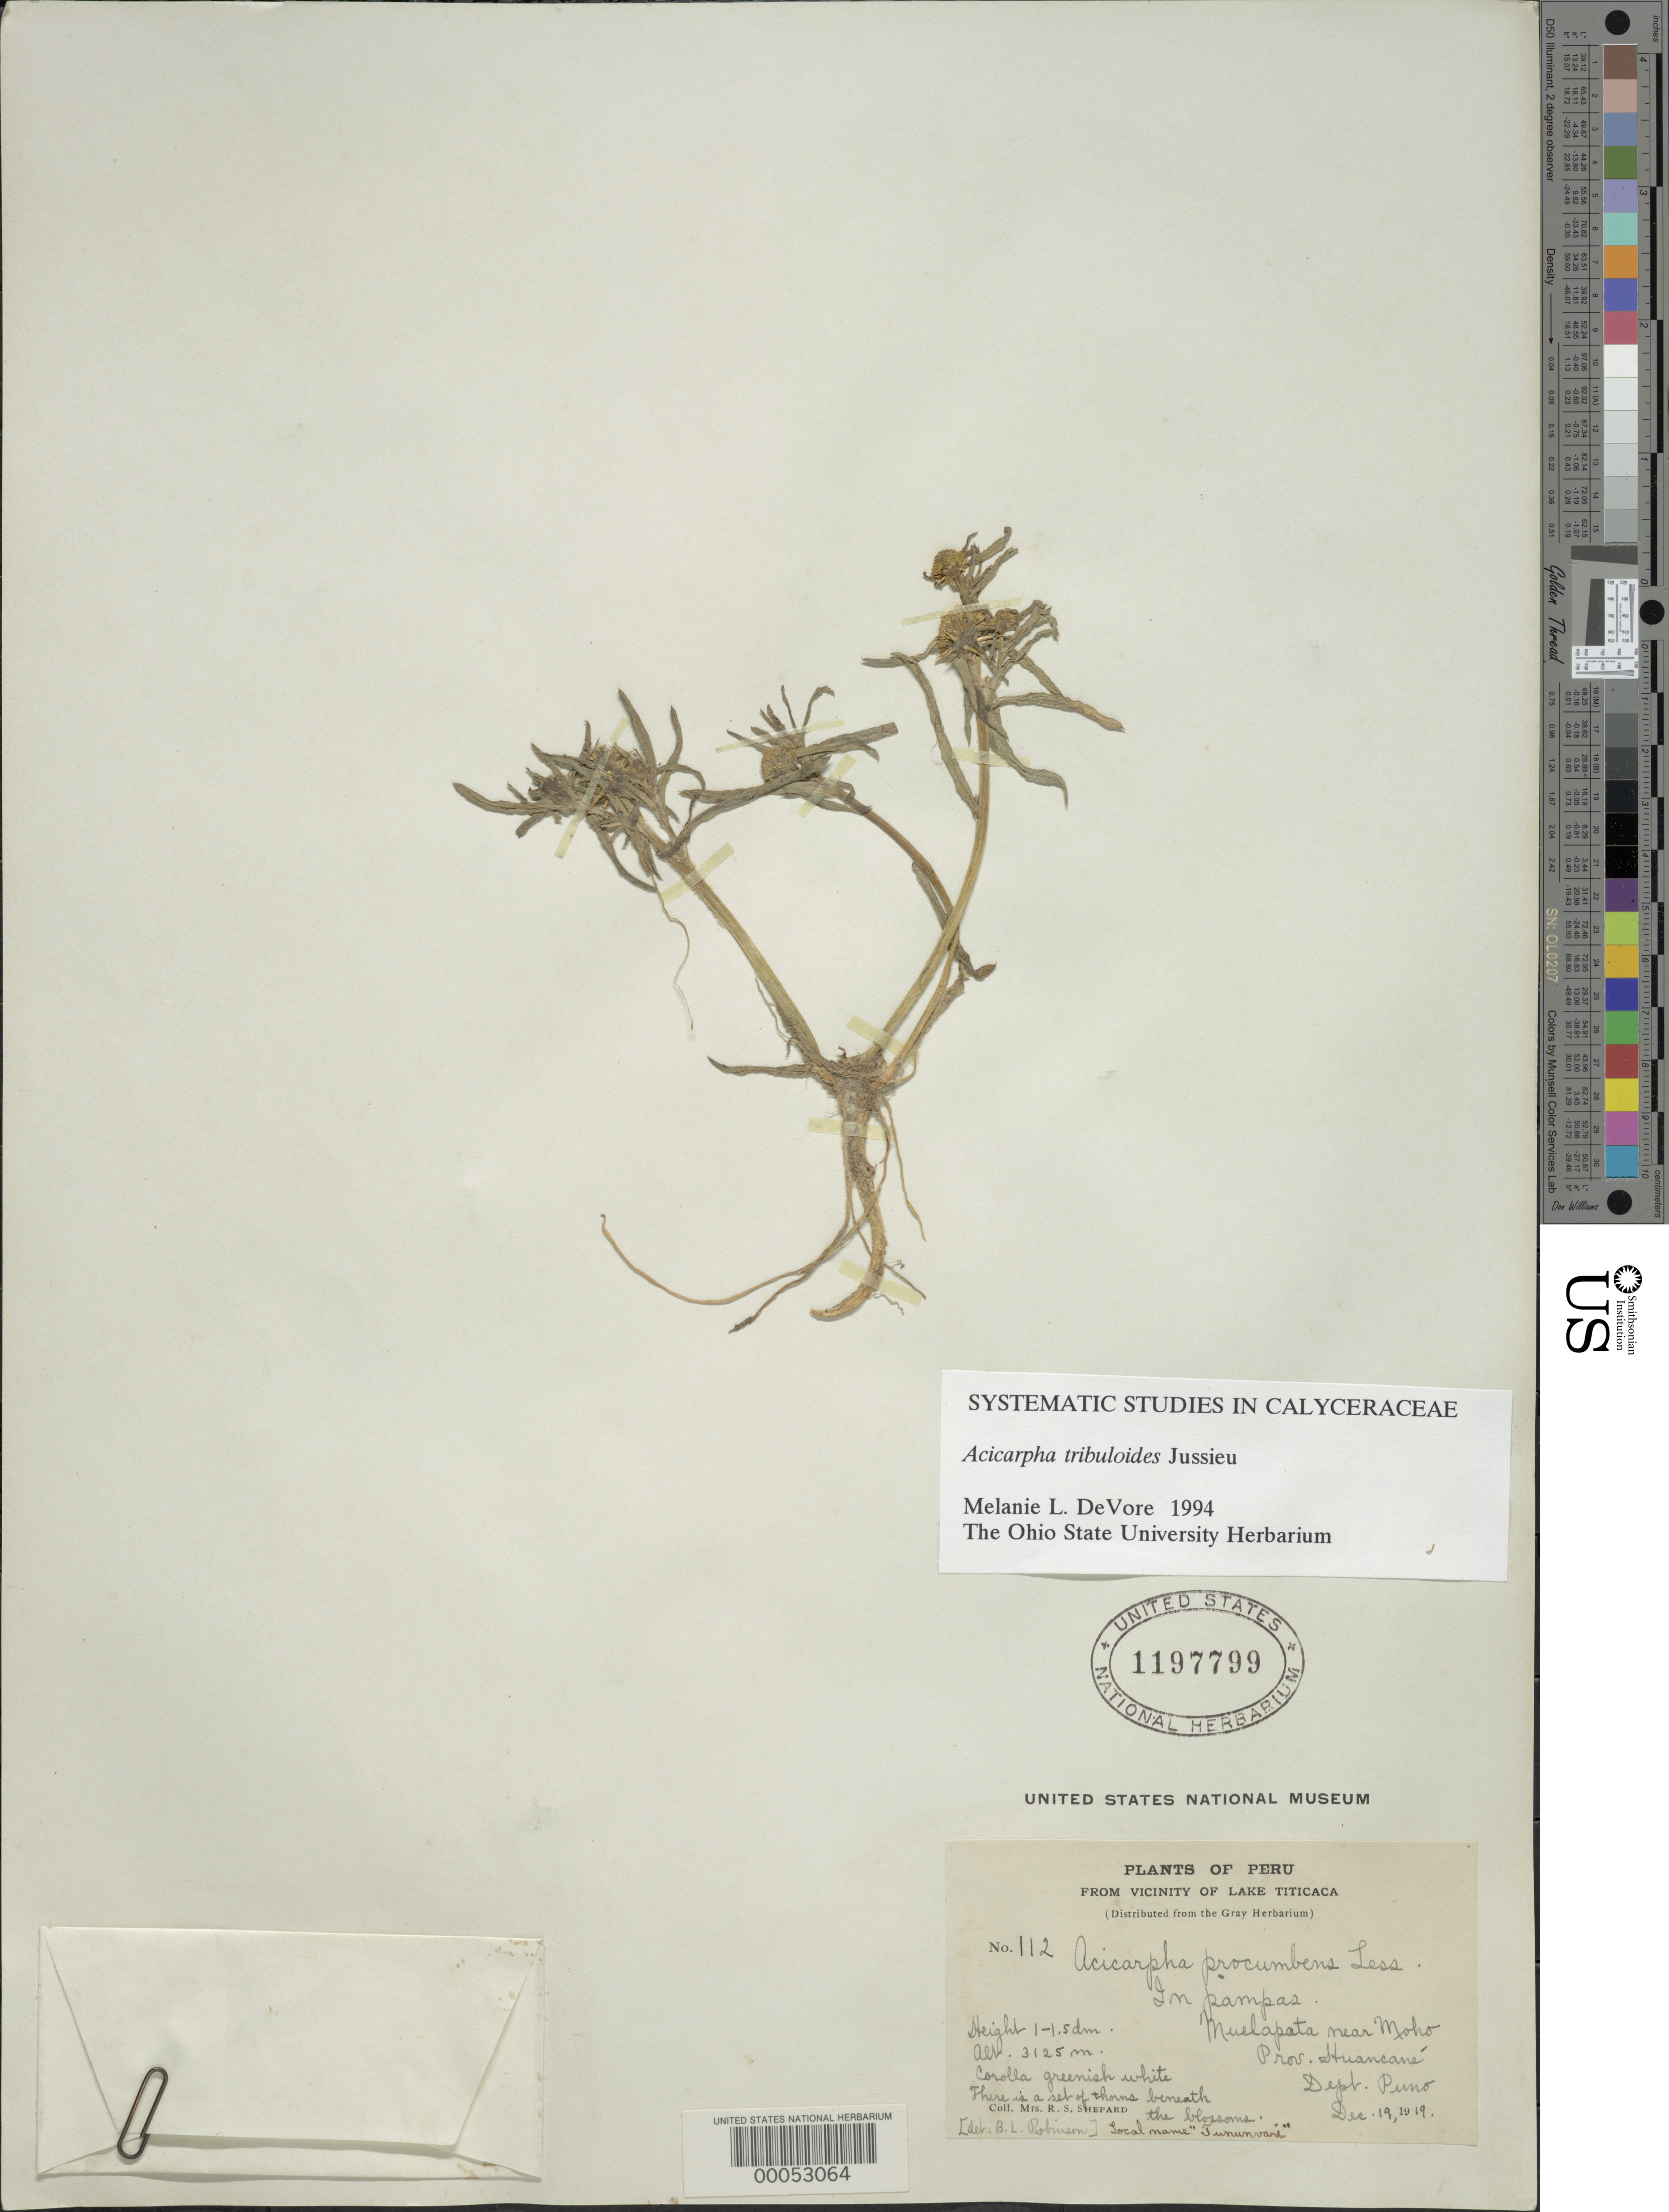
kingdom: Plantae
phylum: Tracheophyta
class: Magnoliopsida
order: Asterales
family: Calyceraceae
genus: Acicarpha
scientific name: Acicarpha tribuloides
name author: Juss.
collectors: R. Shepard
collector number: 1122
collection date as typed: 19 Dec 1919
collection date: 1919-12-19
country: Peru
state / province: Puno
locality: Vicinity of lake titicaca, stuancane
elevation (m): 3125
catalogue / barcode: US 1197799